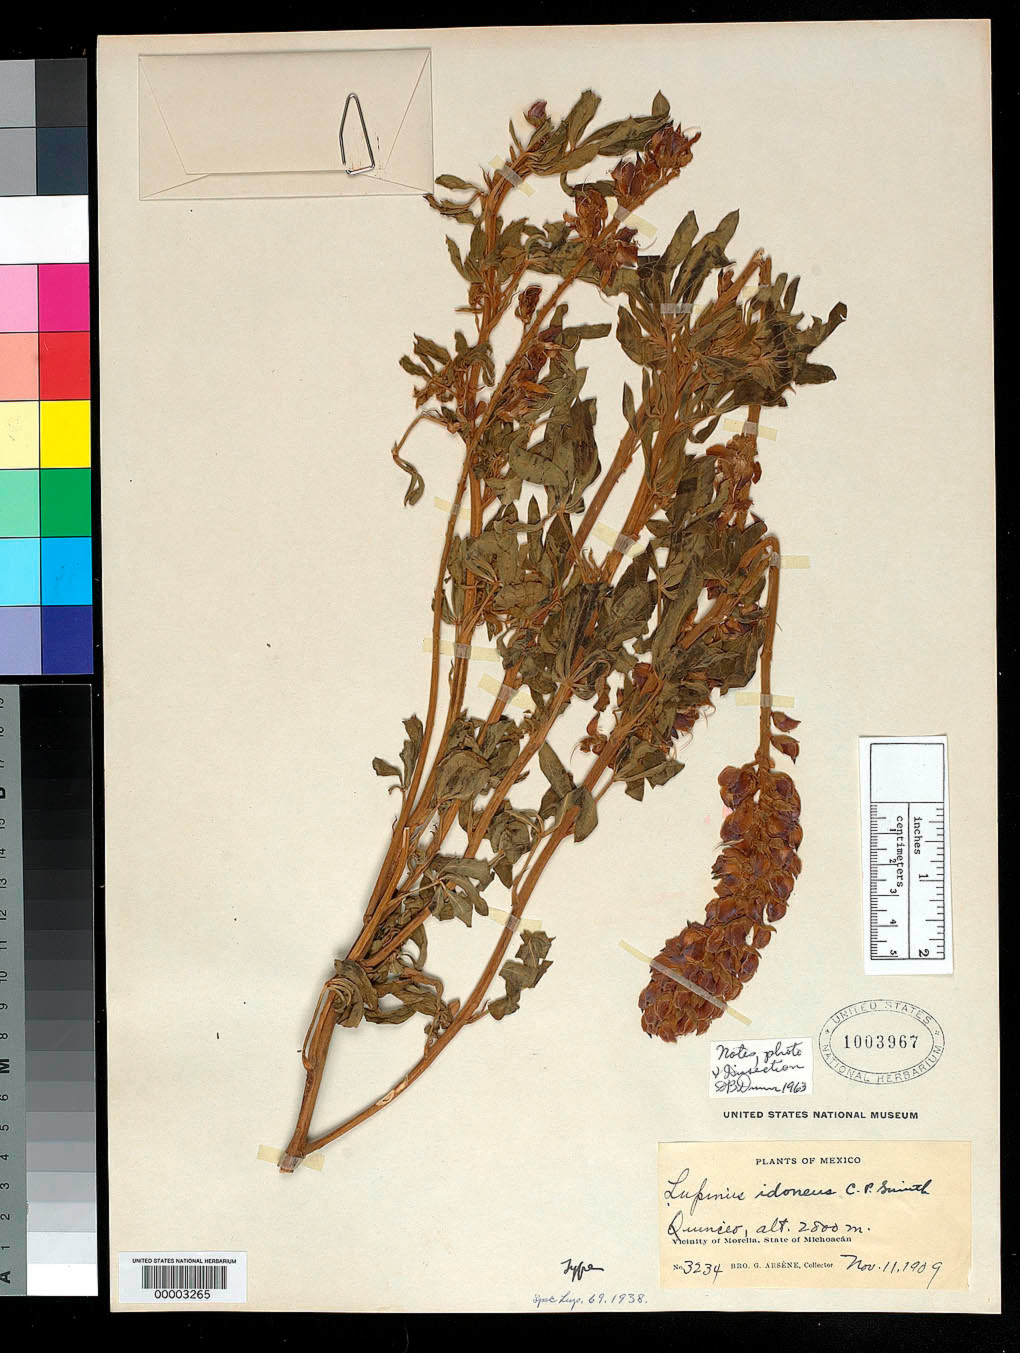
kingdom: Plantae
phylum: Tracheophyta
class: Magnoliopsida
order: Fabales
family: Fabaceae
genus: Lupinus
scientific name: Lupinus idoneus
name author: C.P. Sm.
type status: Holotype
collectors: Bro. G. Arsène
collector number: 3234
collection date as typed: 11 Nov 1909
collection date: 1909-11-11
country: Mexico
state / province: Michoacán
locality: Morelia.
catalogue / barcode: US 1003967